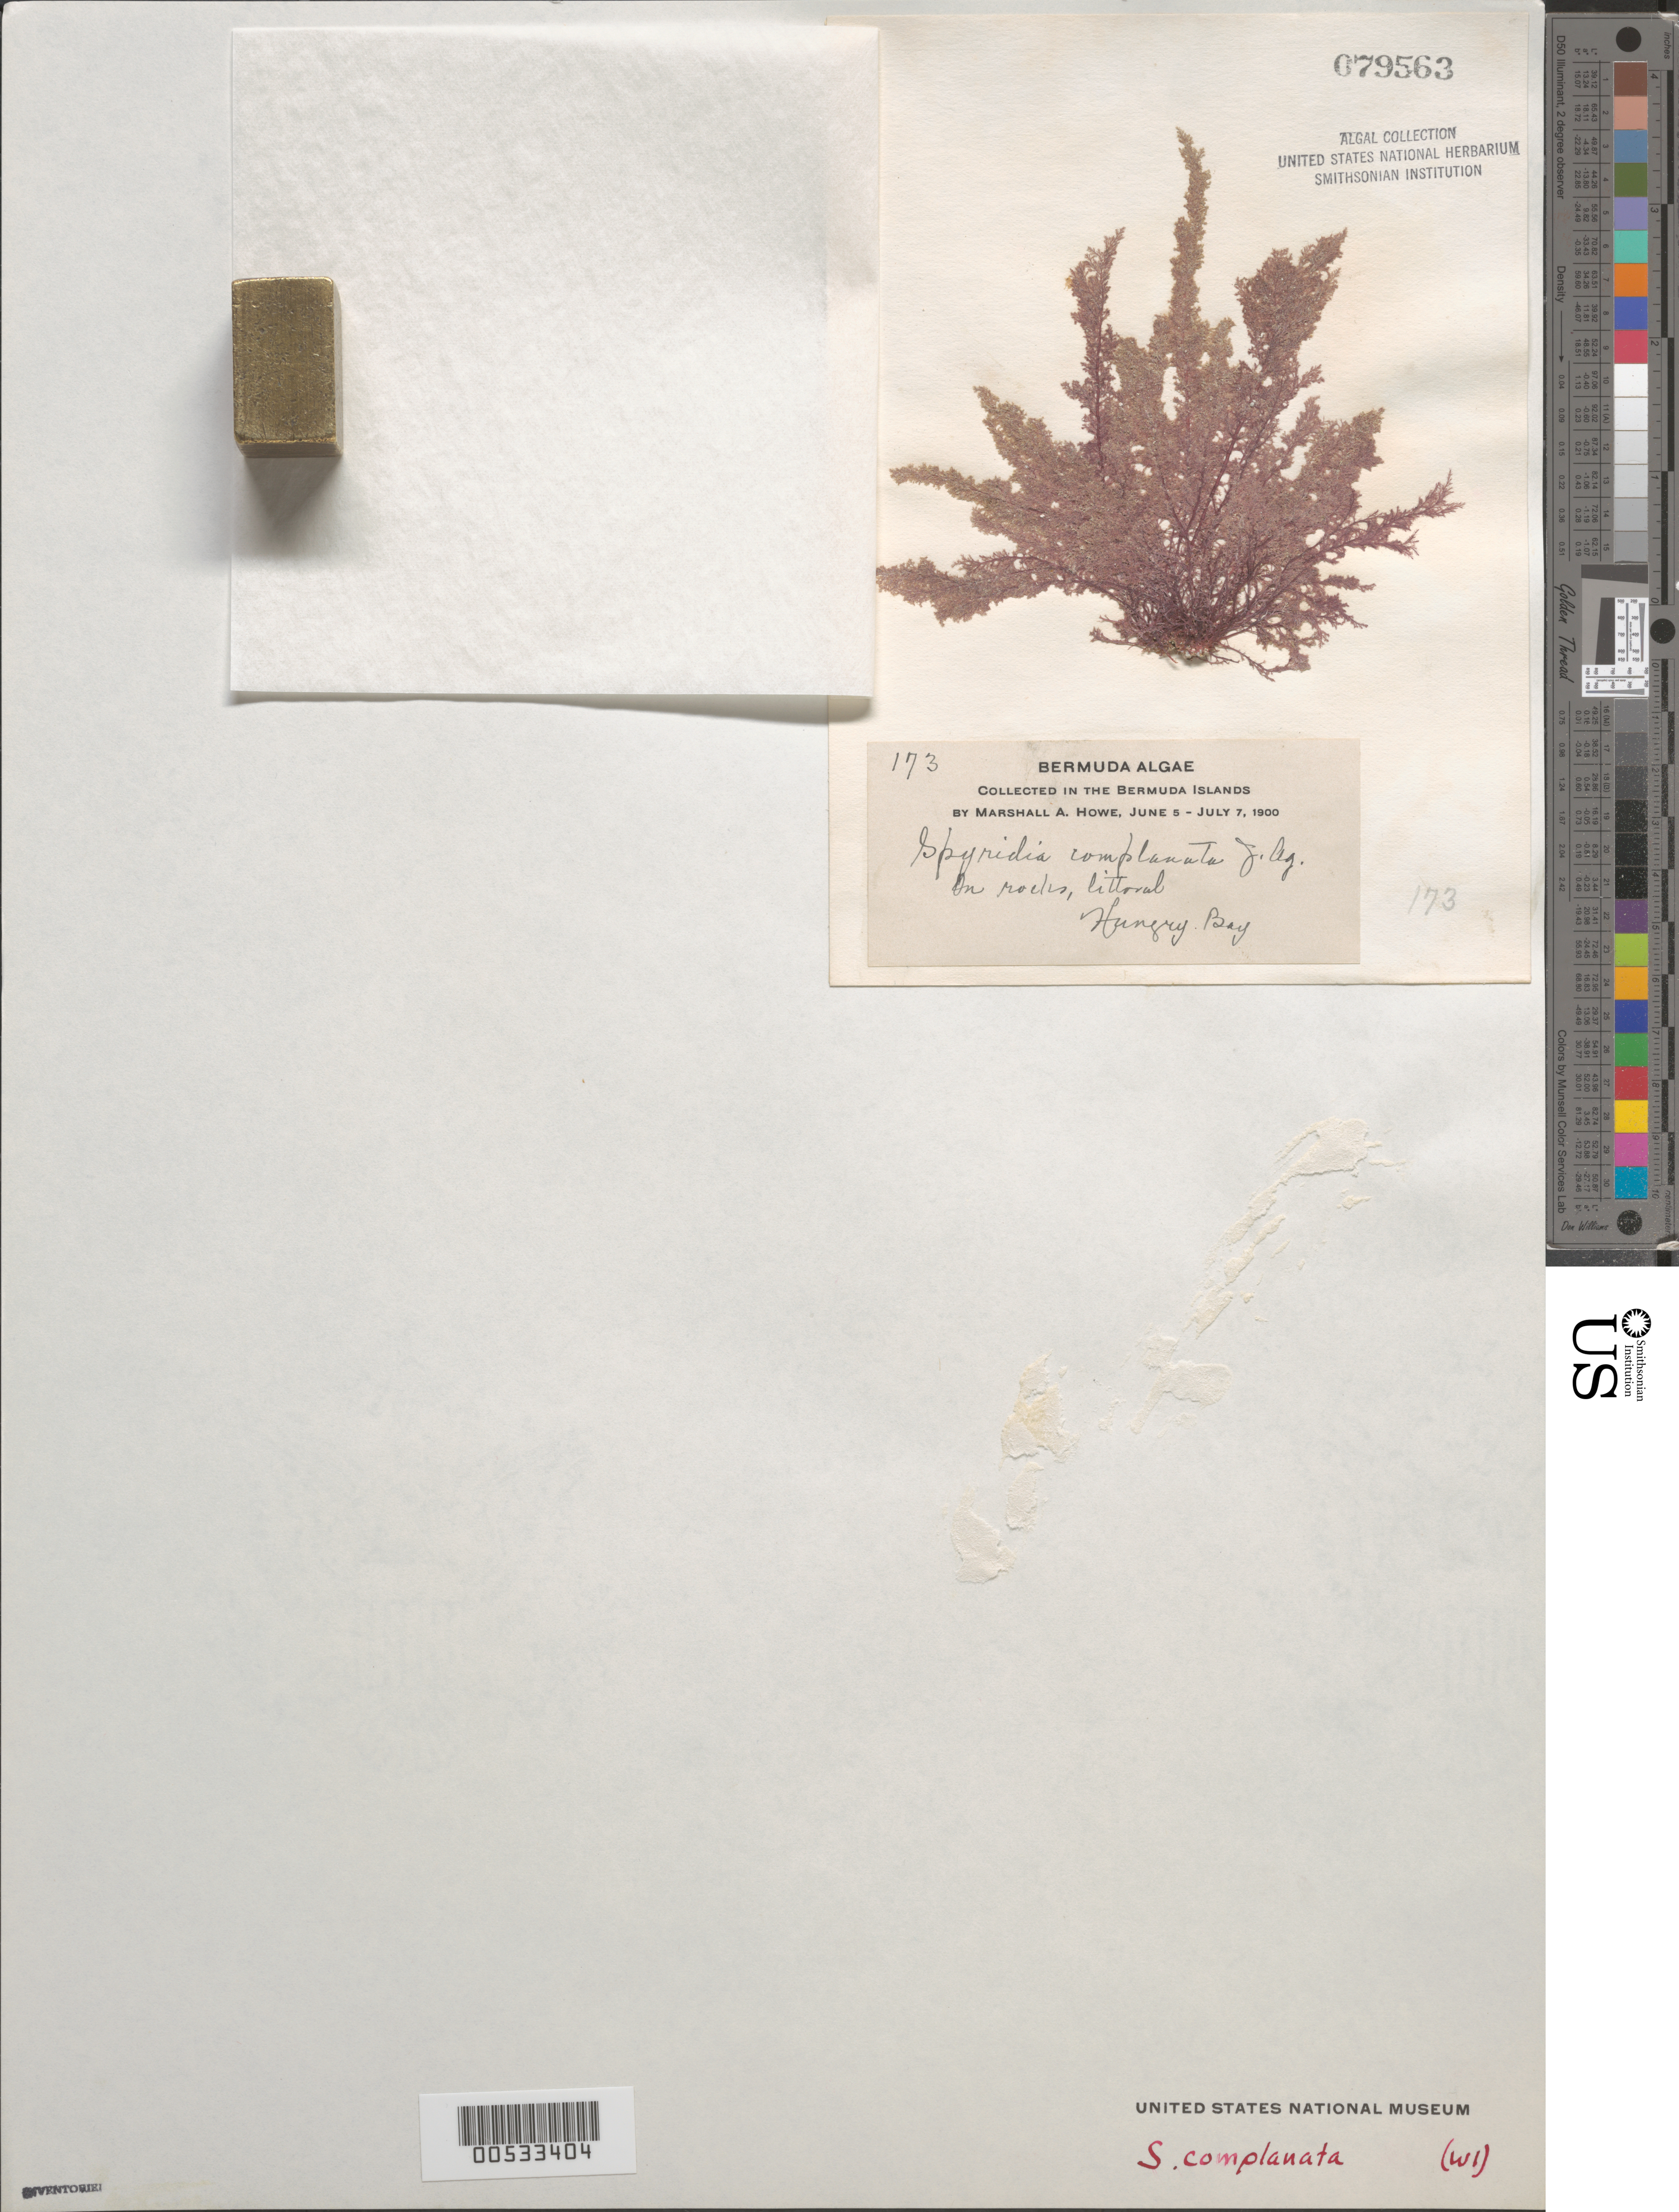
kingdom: Plantae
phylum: Rhodophyta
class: Florideophyceae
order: Ceramiales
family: Spyridiaceae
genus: Spyridia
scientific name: Spyridia aculeata var. complanta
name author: (J. Agardh) Hommersand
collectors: M. A. Howe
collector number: MAH 173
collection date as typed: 05 Jun 1900 TO 07 Jul 1900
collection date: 1900-06-05/1900-07-07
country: Bermuda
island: Bermuda Island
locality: Hungry Bay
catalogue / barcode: US 79563